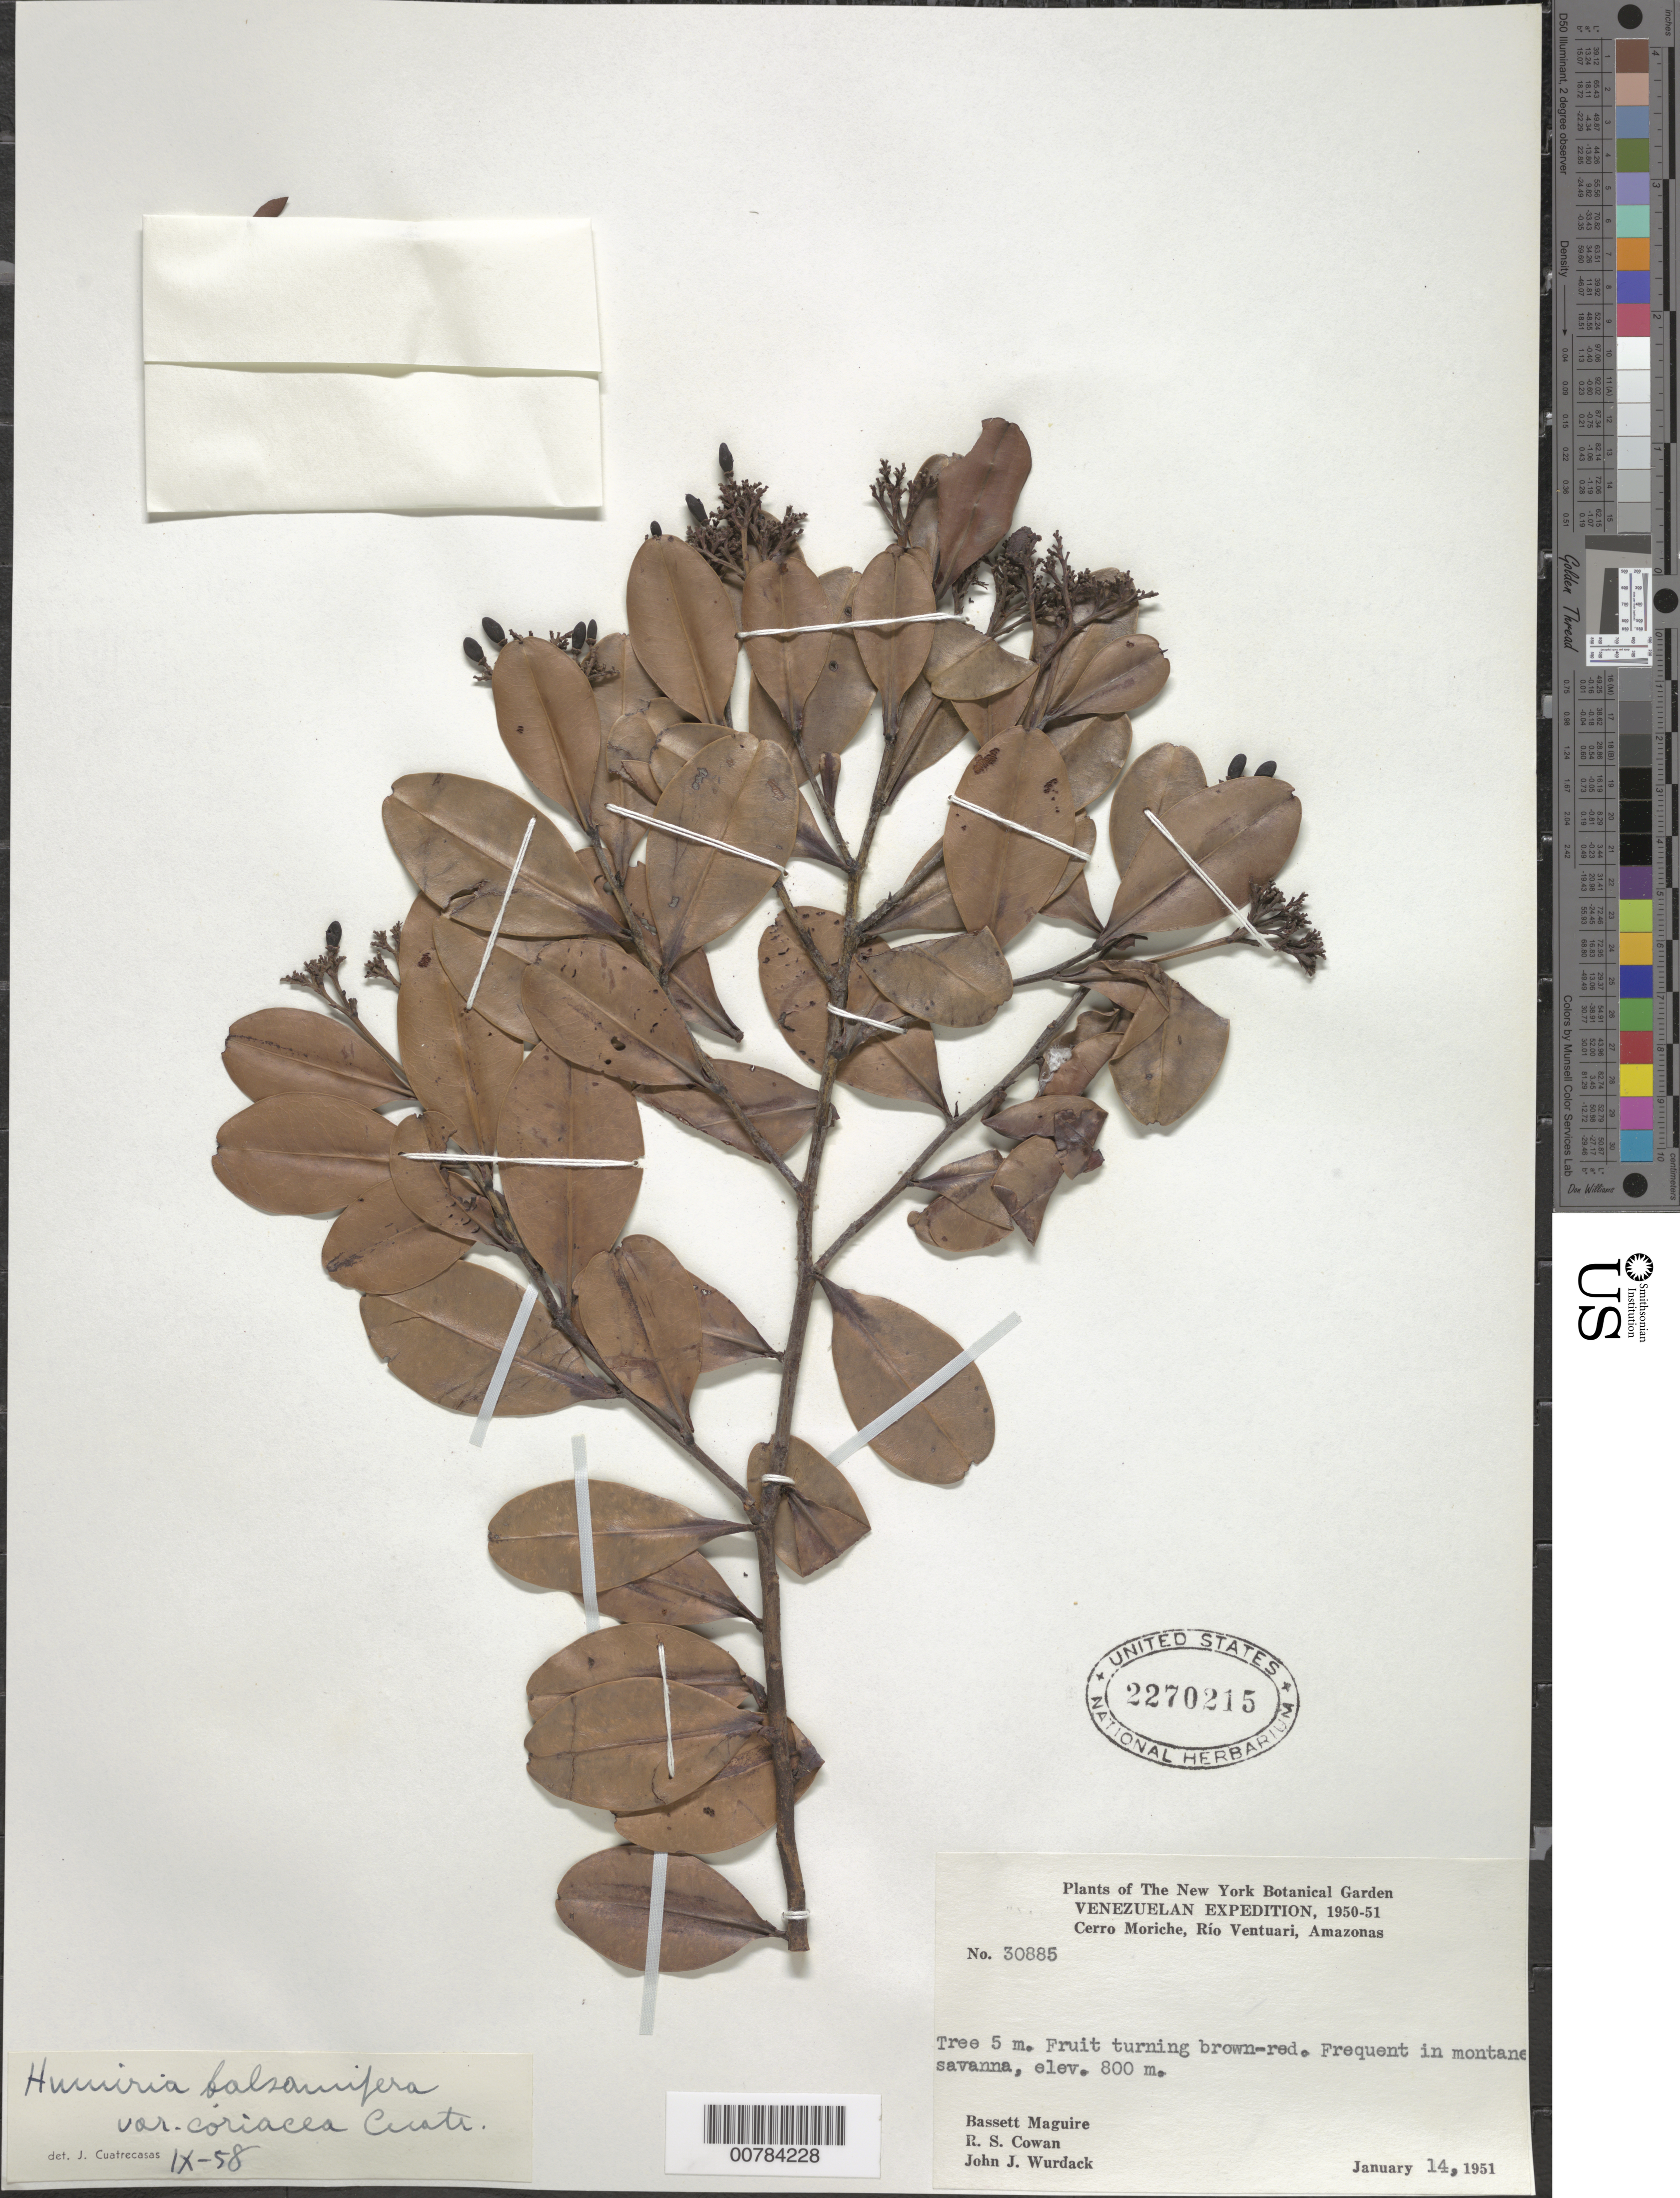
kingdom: Plantae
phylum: Tracheophyta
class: Magnoliopsida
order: Malpighiales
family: Humiriaceae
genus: Humiria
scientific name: Humiria balsamifera var. coriacea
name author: Cuatrec.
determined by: Cuatrecasas, J.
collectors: B. Maguire, R. S. Cowan & J. J. Wurdack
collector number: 30885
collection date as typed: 14-Jan-51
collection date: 1951-01-14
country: Venezuela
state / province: Amazonas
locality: Cerro Moriche, Río Ventuari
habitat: Montane savanna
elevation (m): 800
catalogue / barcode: US 2270215